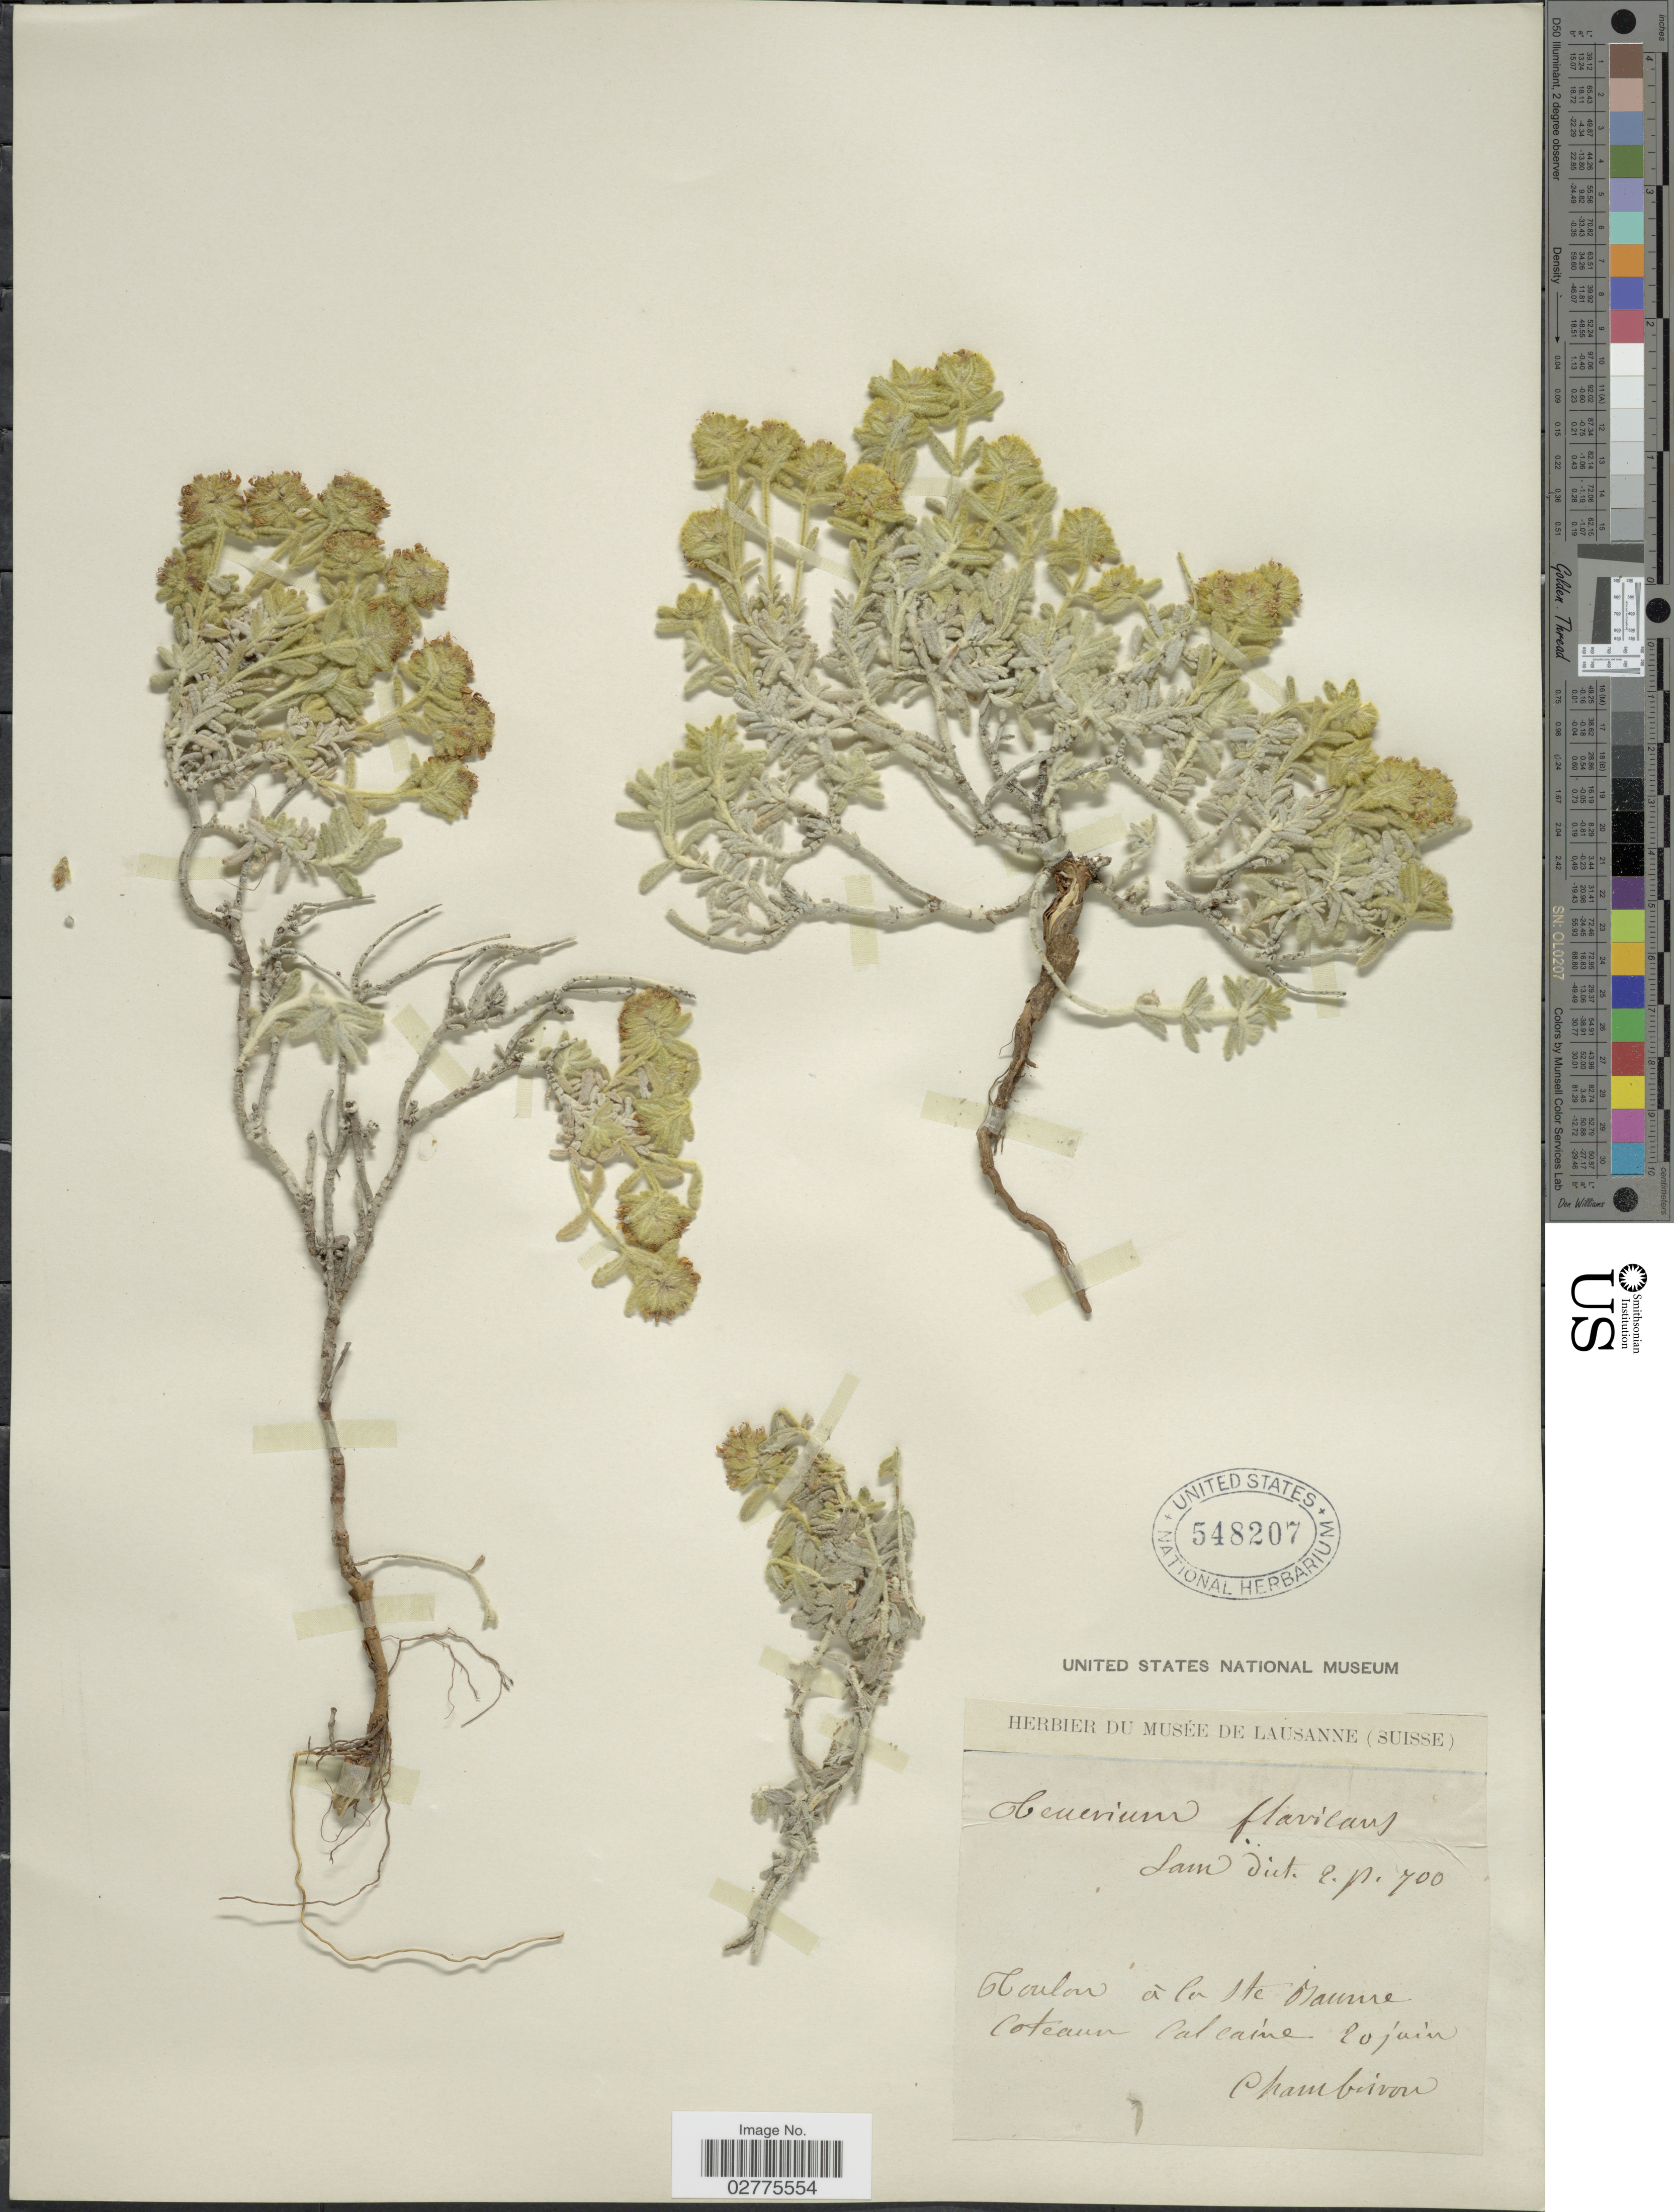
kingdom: Plantae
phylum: Tracheophyta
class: Magnoliopsida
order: Lamiales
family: Lamiaceae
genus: Teucrium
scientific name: Teucrium aureum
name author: Schreb.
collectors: Chambiron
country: France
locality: Toulon á la Ste. Baume Coteaun Calcaire.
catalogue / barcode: US 548207